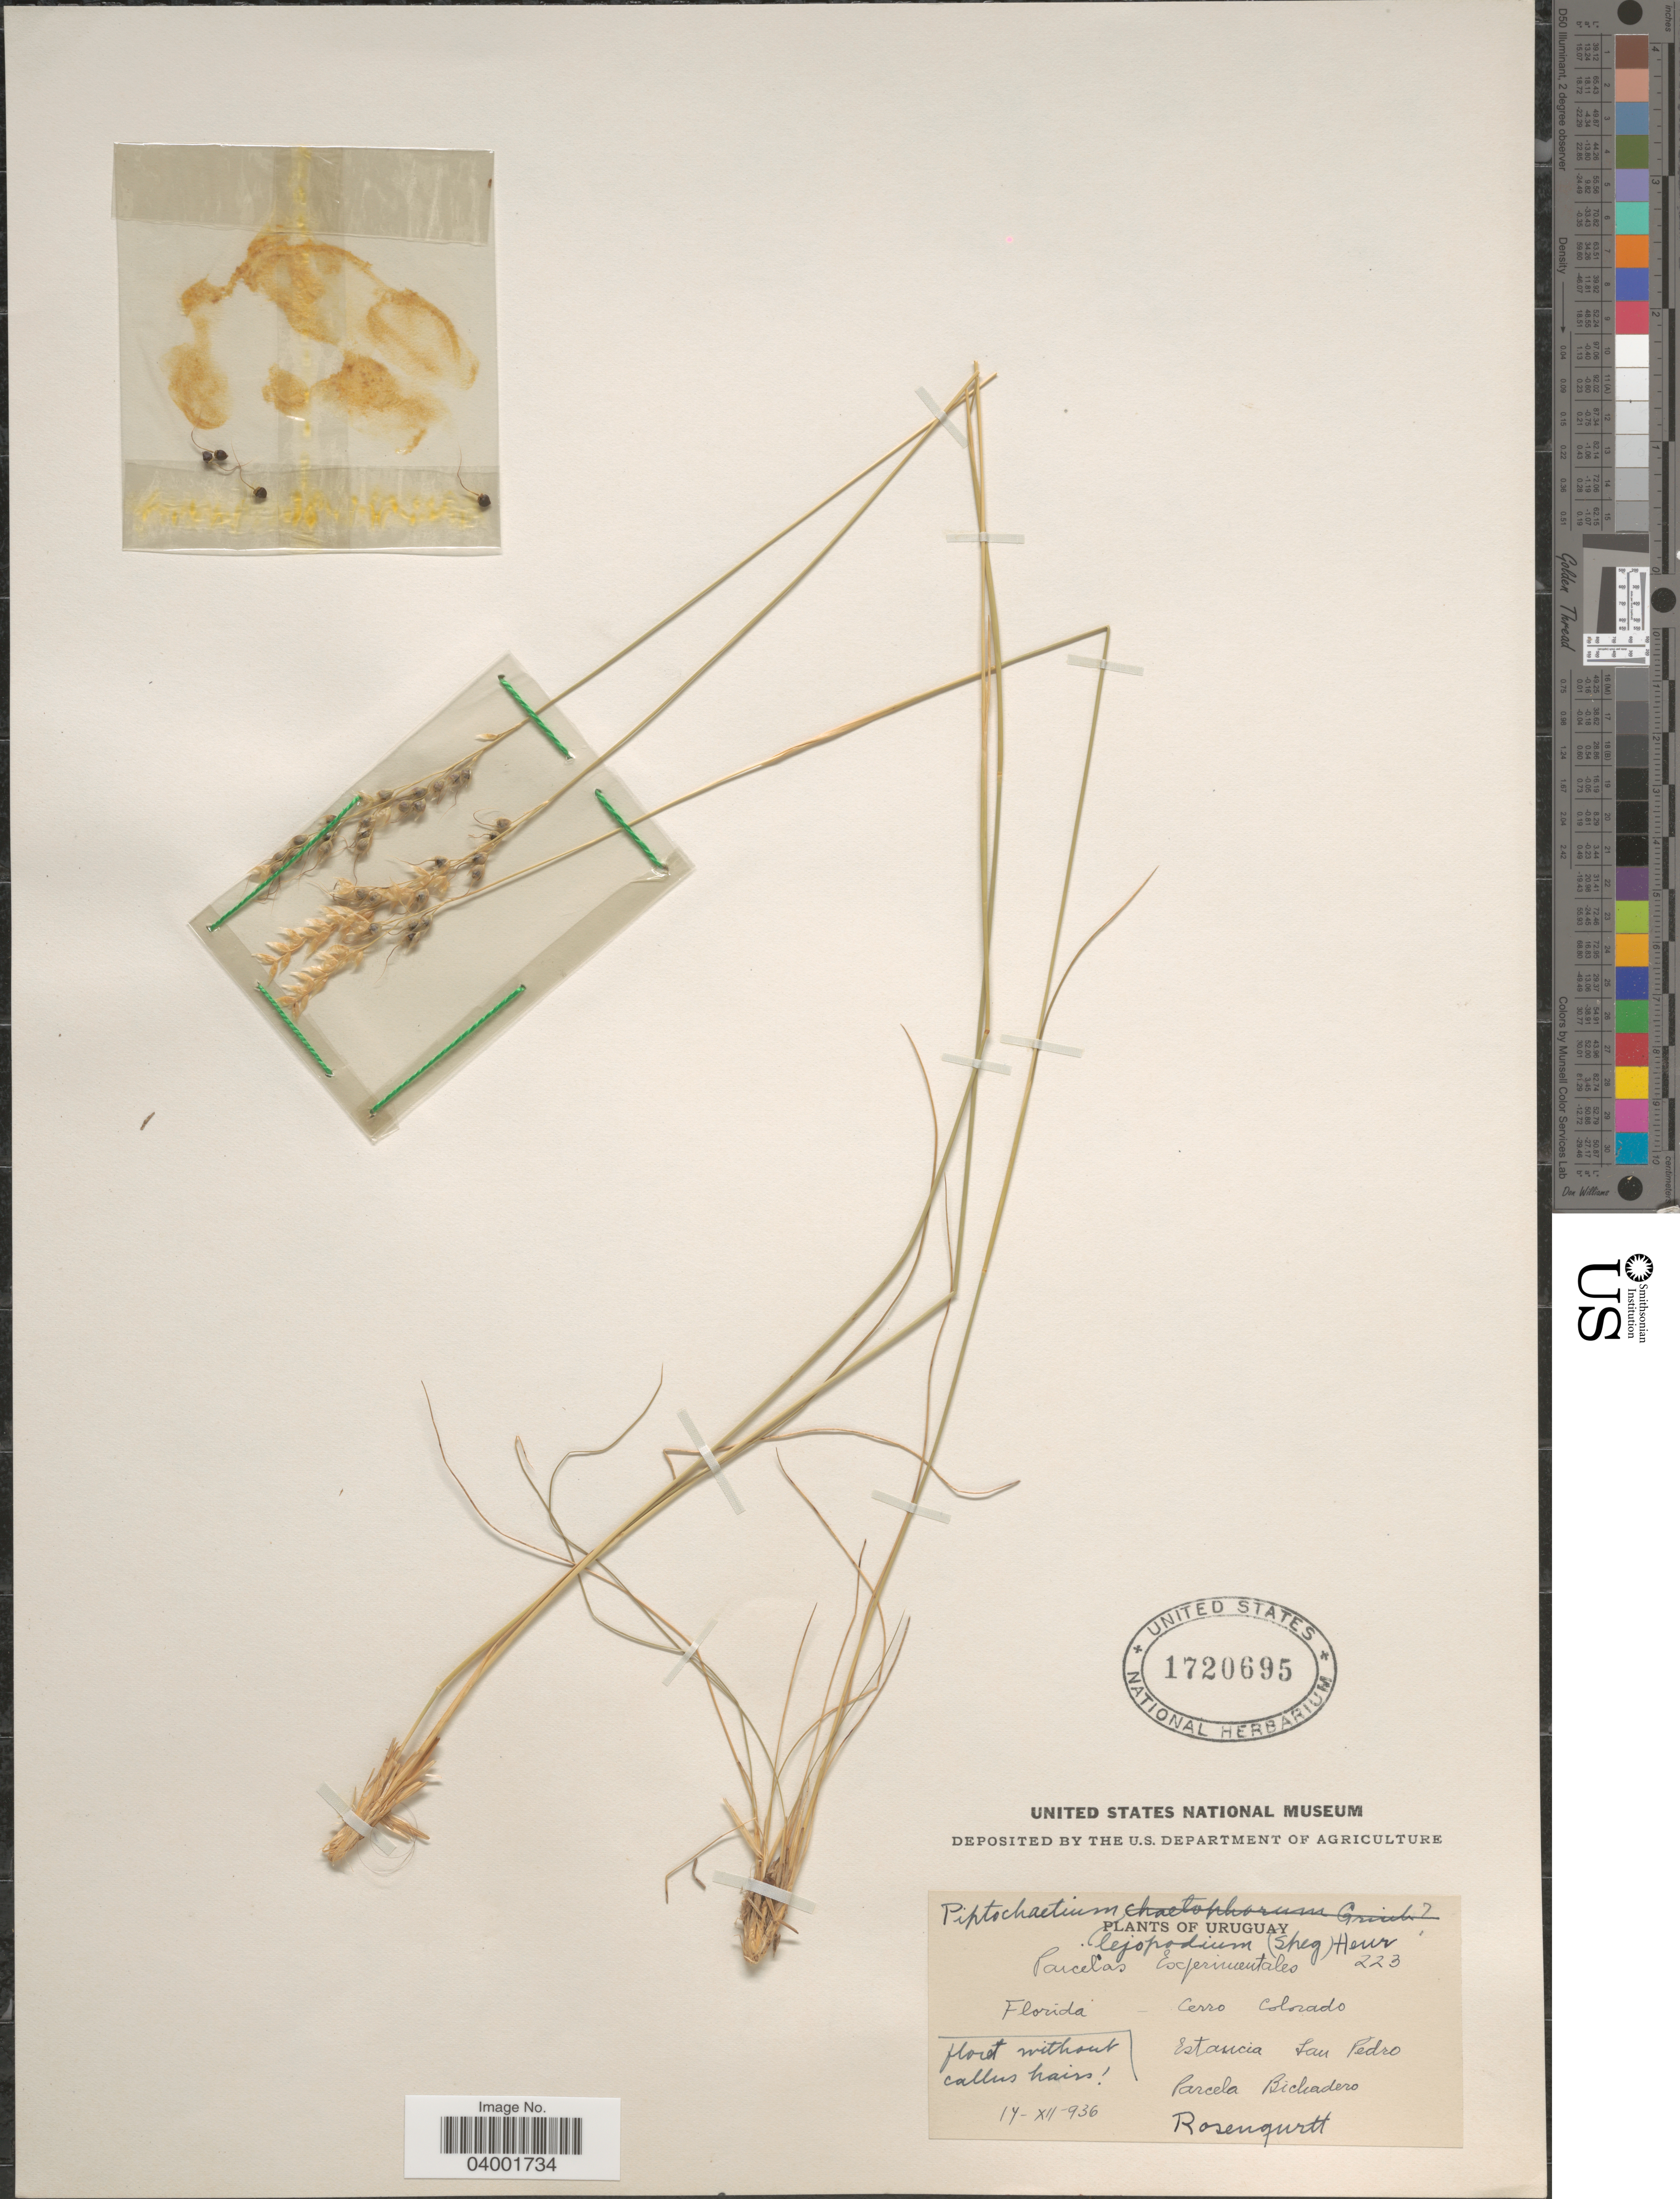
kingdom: Plantae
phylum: Tracheophyta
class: Liliopsida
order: Poales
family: Poaceae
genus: Piptochaetium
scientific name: Piptochaetium leiopodum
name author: (Speg.) Henr.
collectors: Rosengurtt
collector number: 223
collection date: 1936-12-14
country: Uruguay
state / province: Florida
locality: Cerro Colorado. Estancia San Pedro. Parcela Bichadero.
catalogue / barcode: US 1720695